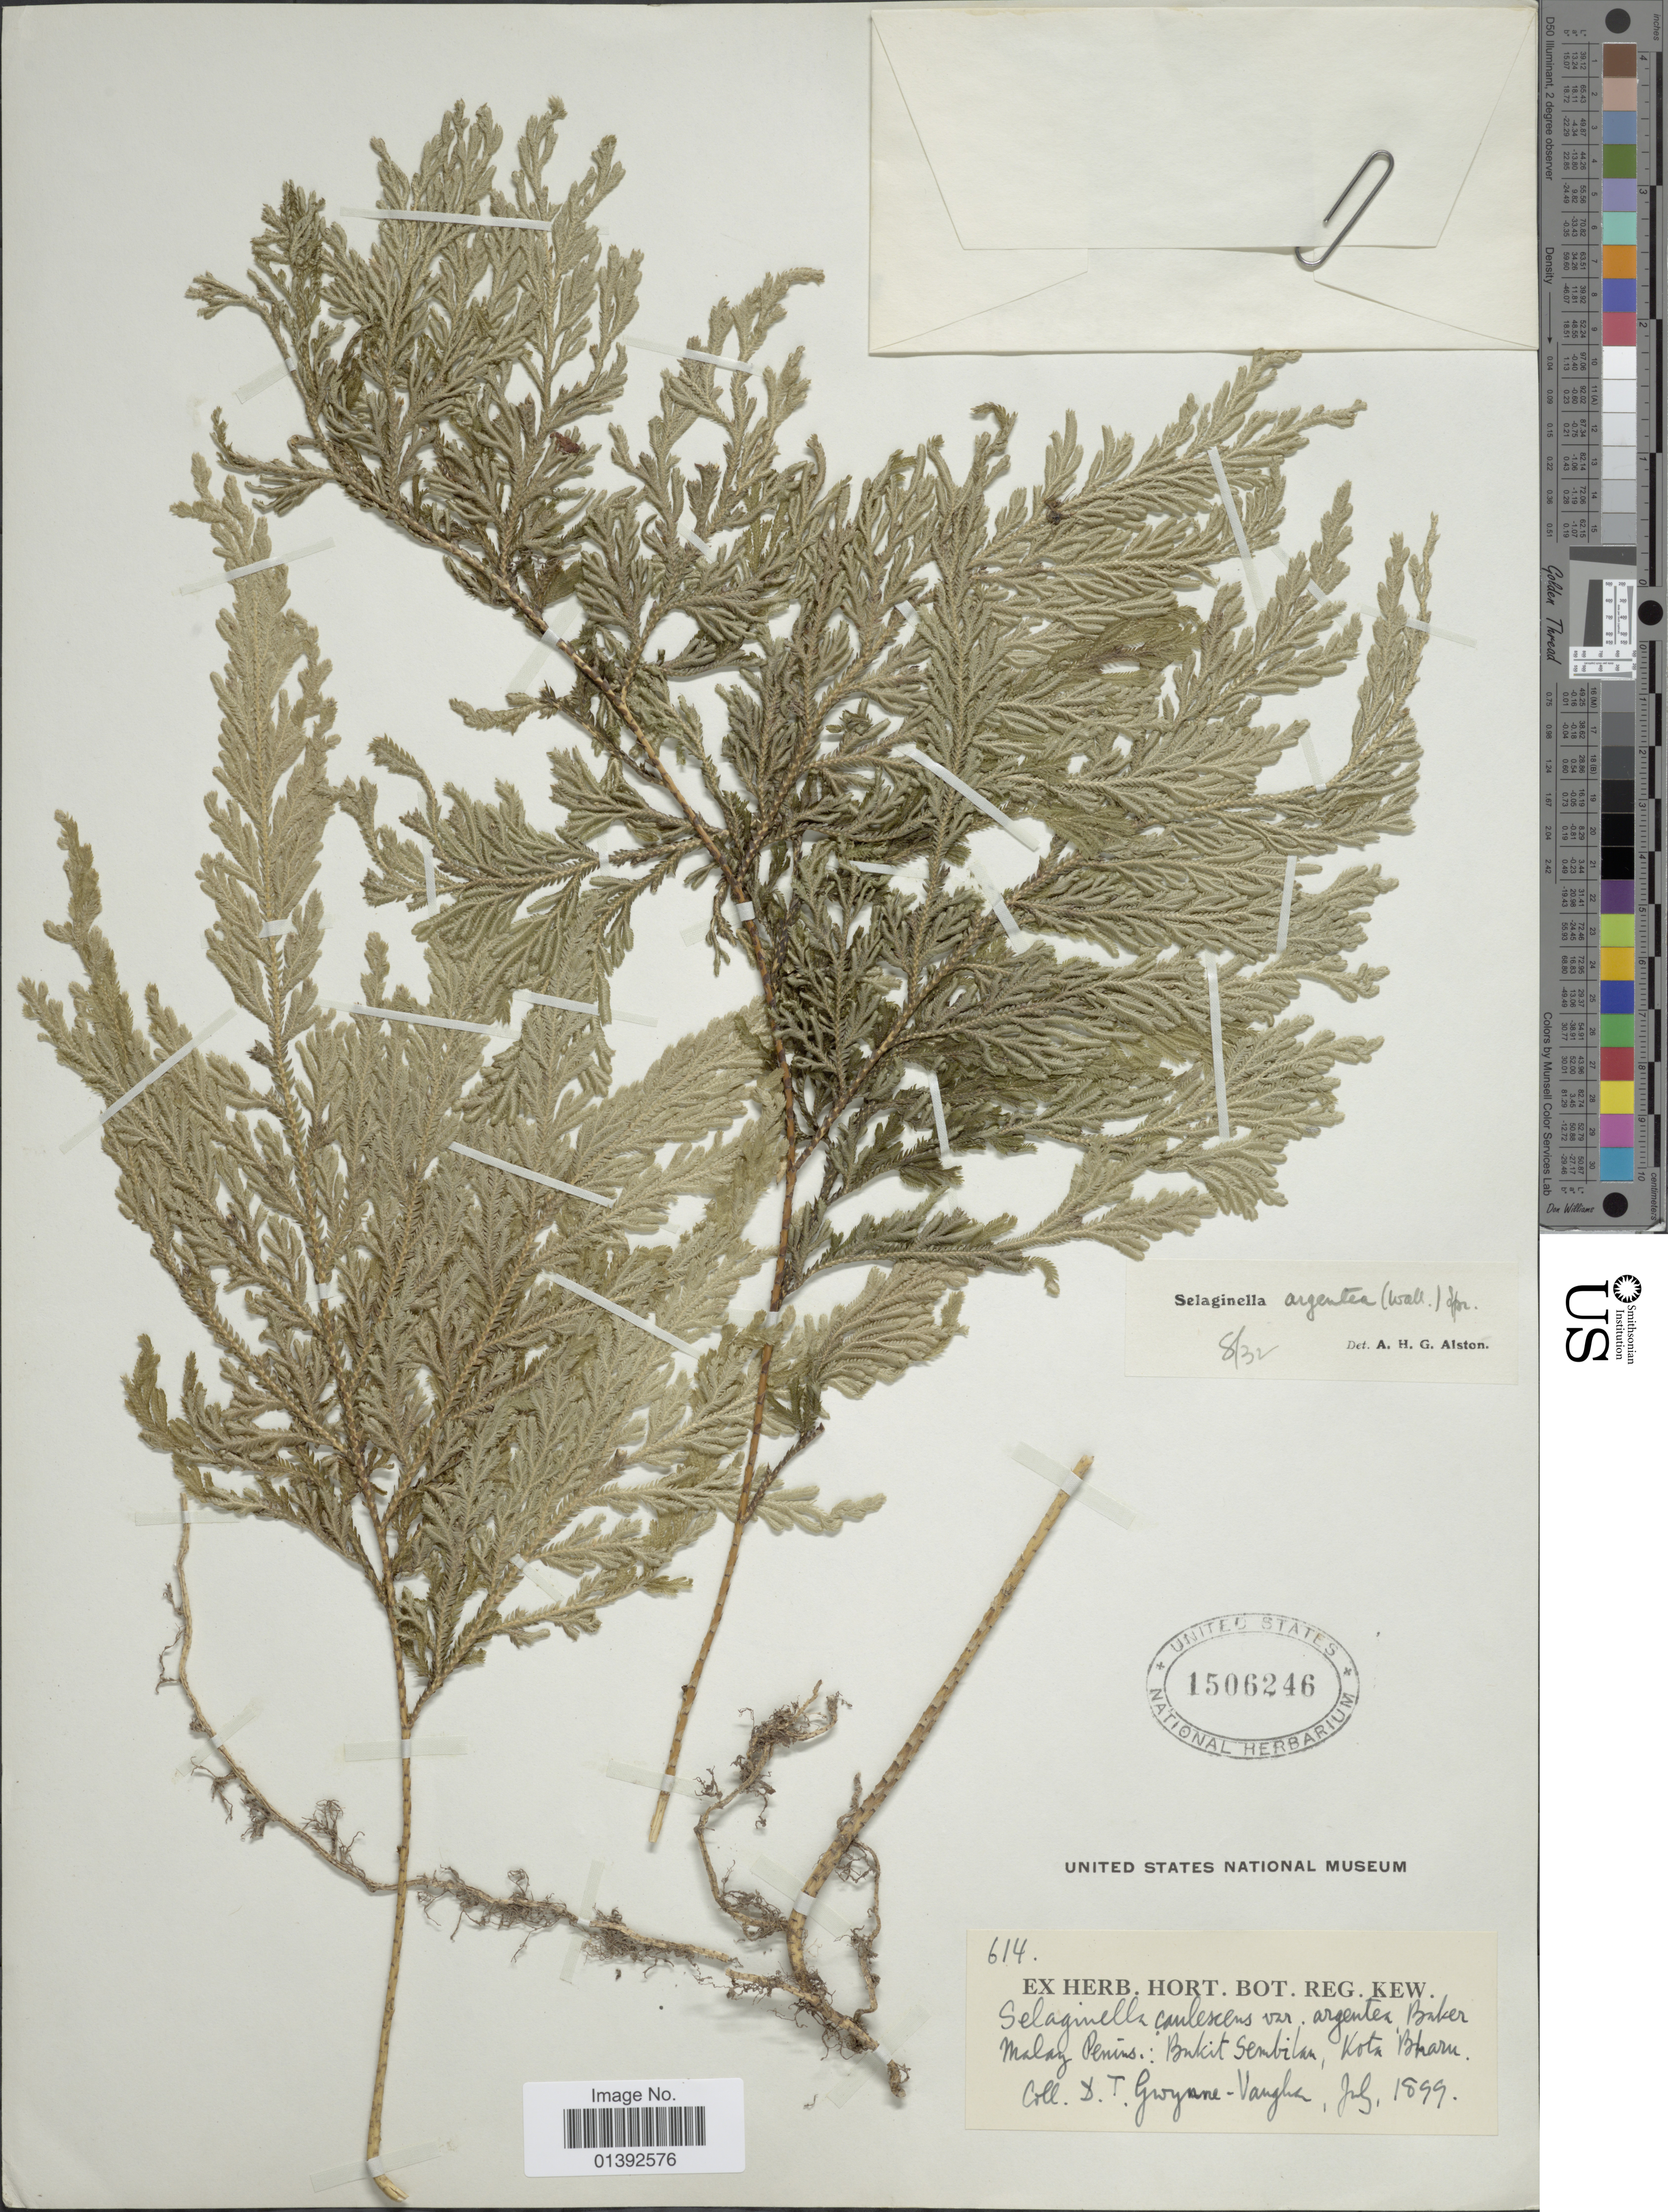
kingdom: Plantae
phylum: Tracheophyta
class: Lycopodiopsida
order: Selaginellales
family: Selaginellaceae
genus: Selaginella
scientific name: Selaginella argentea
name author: (Wall. ex Hook. & Grev.) Spring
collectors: D. Gwynne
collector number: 614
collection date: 1899-07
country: Malaysia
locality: Malay Penins: Bukit Sembila, Kota Bharu [interpreted]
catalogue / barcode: US 1506246